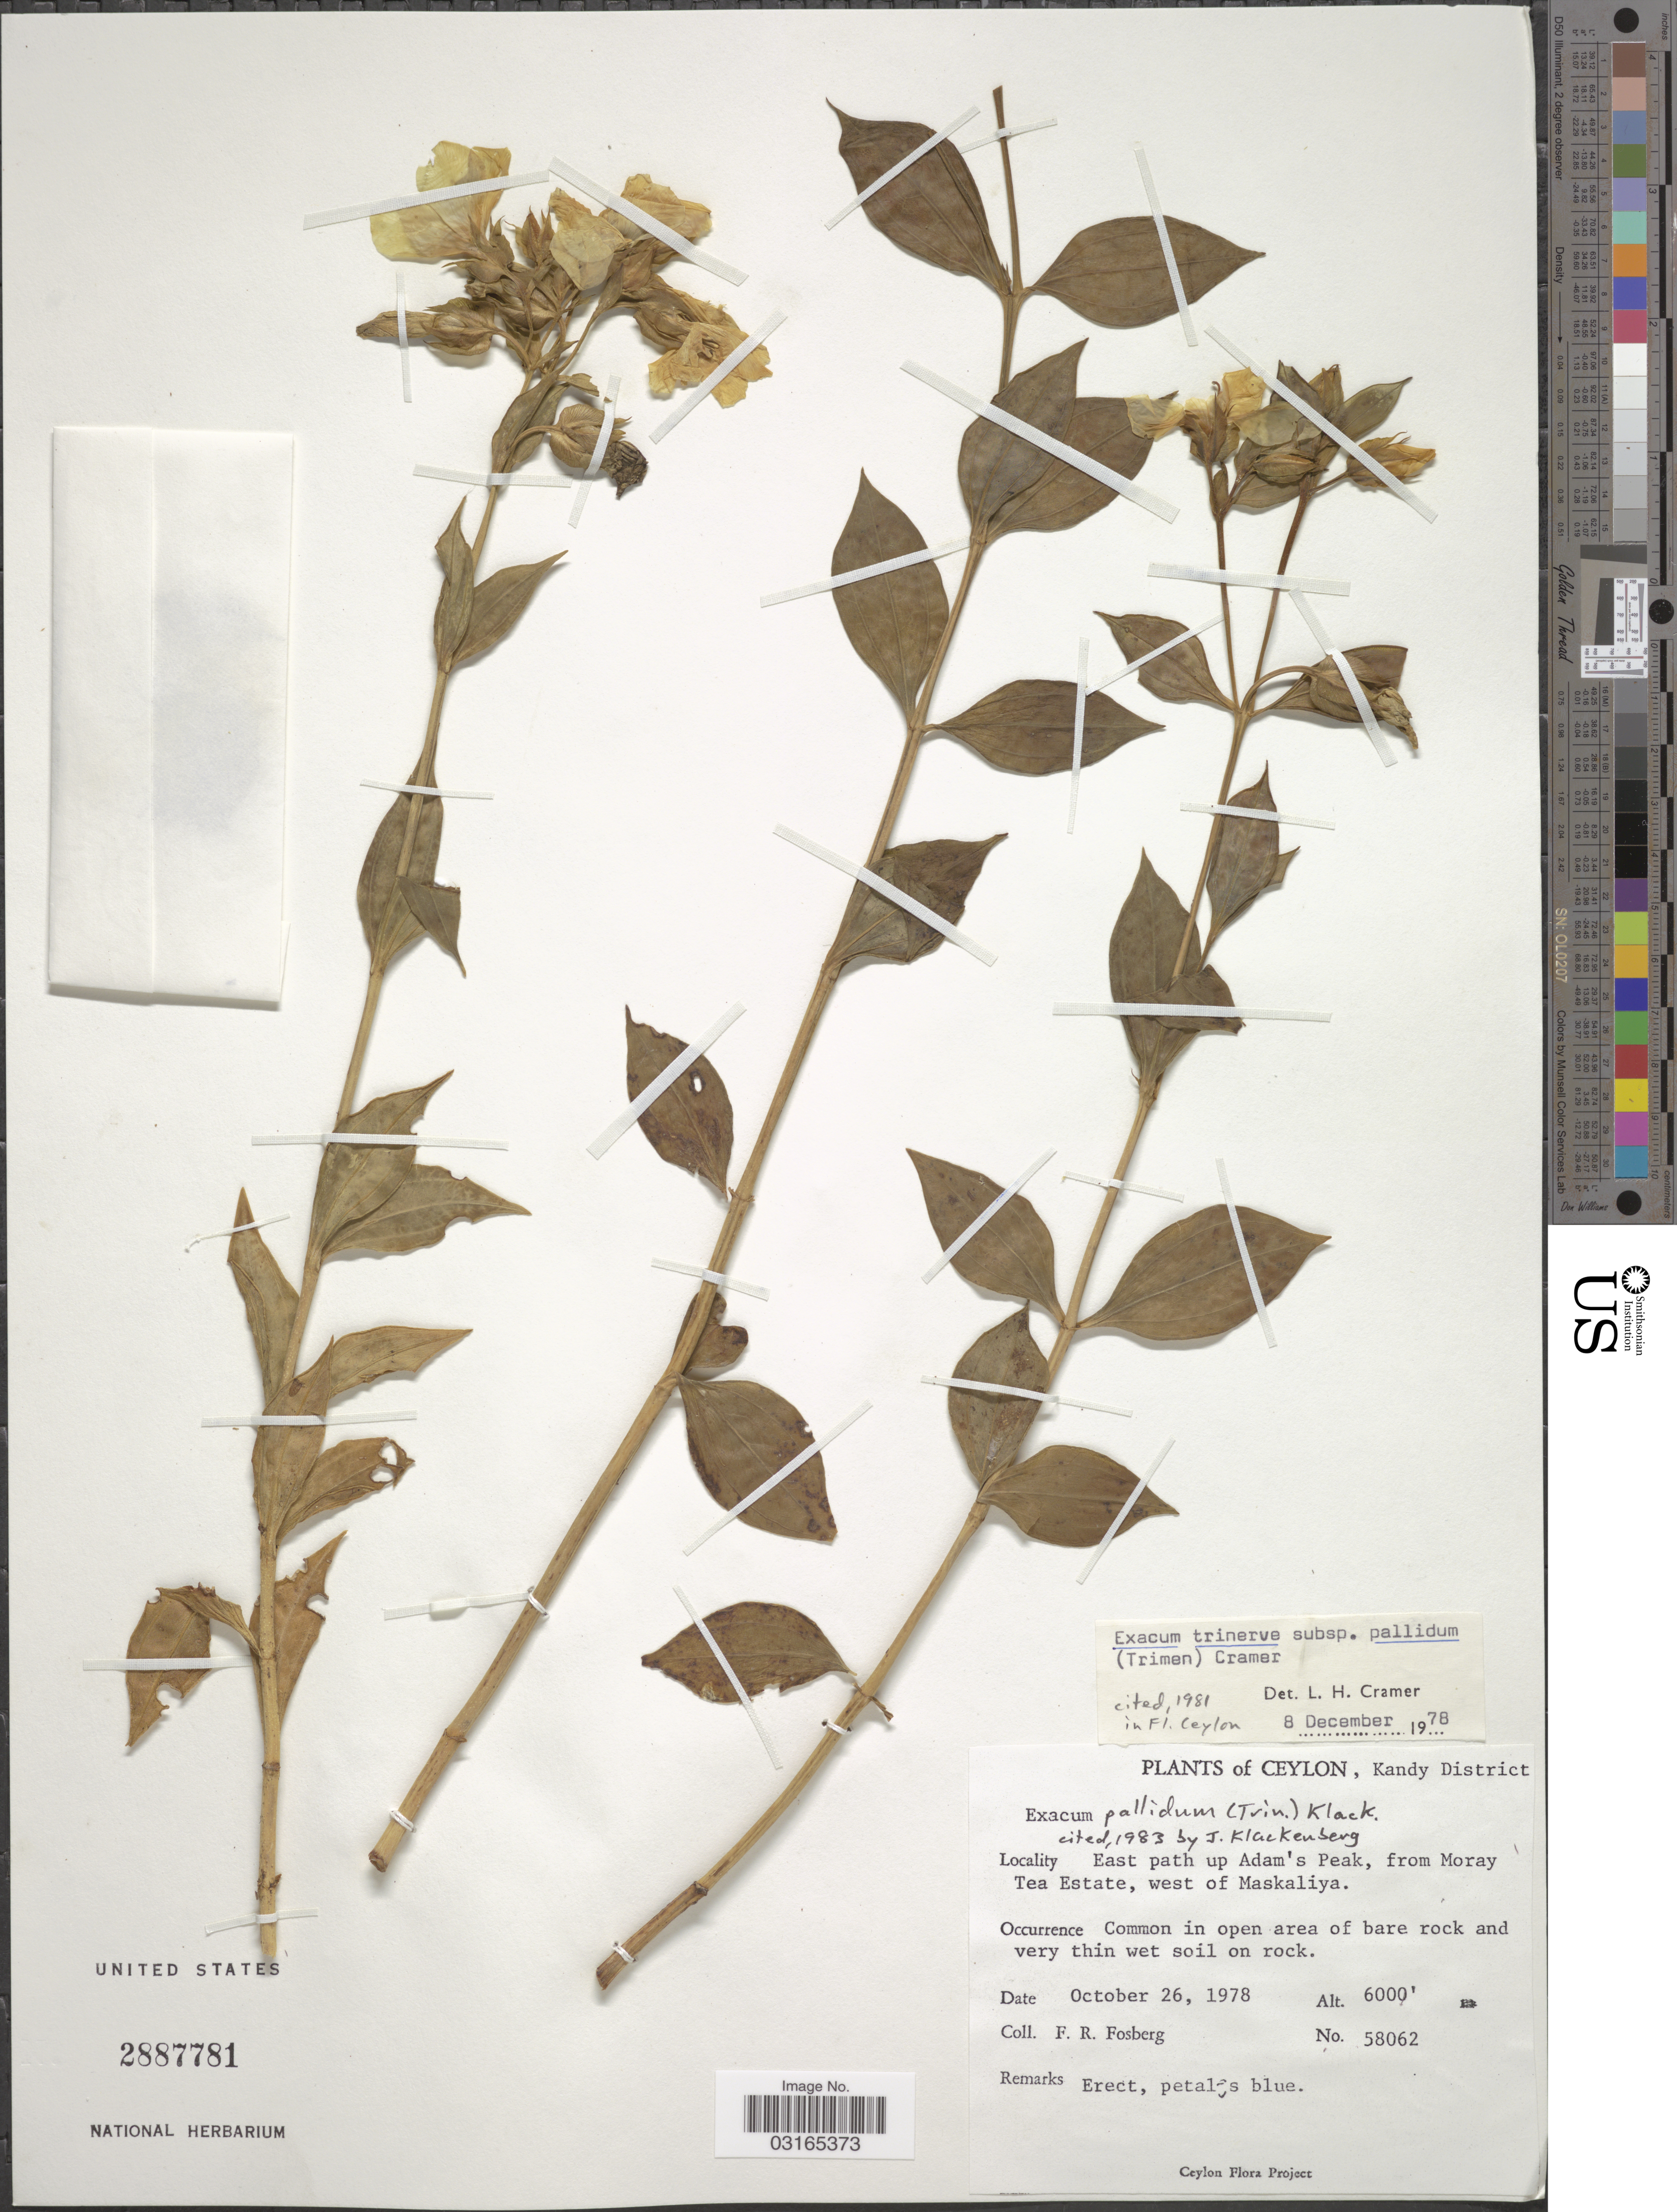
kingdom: Plantae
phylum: Tracheophyta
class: Magnoliopsida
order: Gentianales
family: Gentianaceae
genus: Exacum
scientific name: Exacum pallidum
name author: (Trimen) Klack.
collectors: F. R. Fosberg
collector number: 58062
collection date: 1978-10-26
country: Sri Lanka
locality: Ceylon, Kandy District. East patch up Adam's Peak, from Moray Tea Estate, west of Maskaliya.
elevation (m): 1829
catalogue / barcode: US 2887781